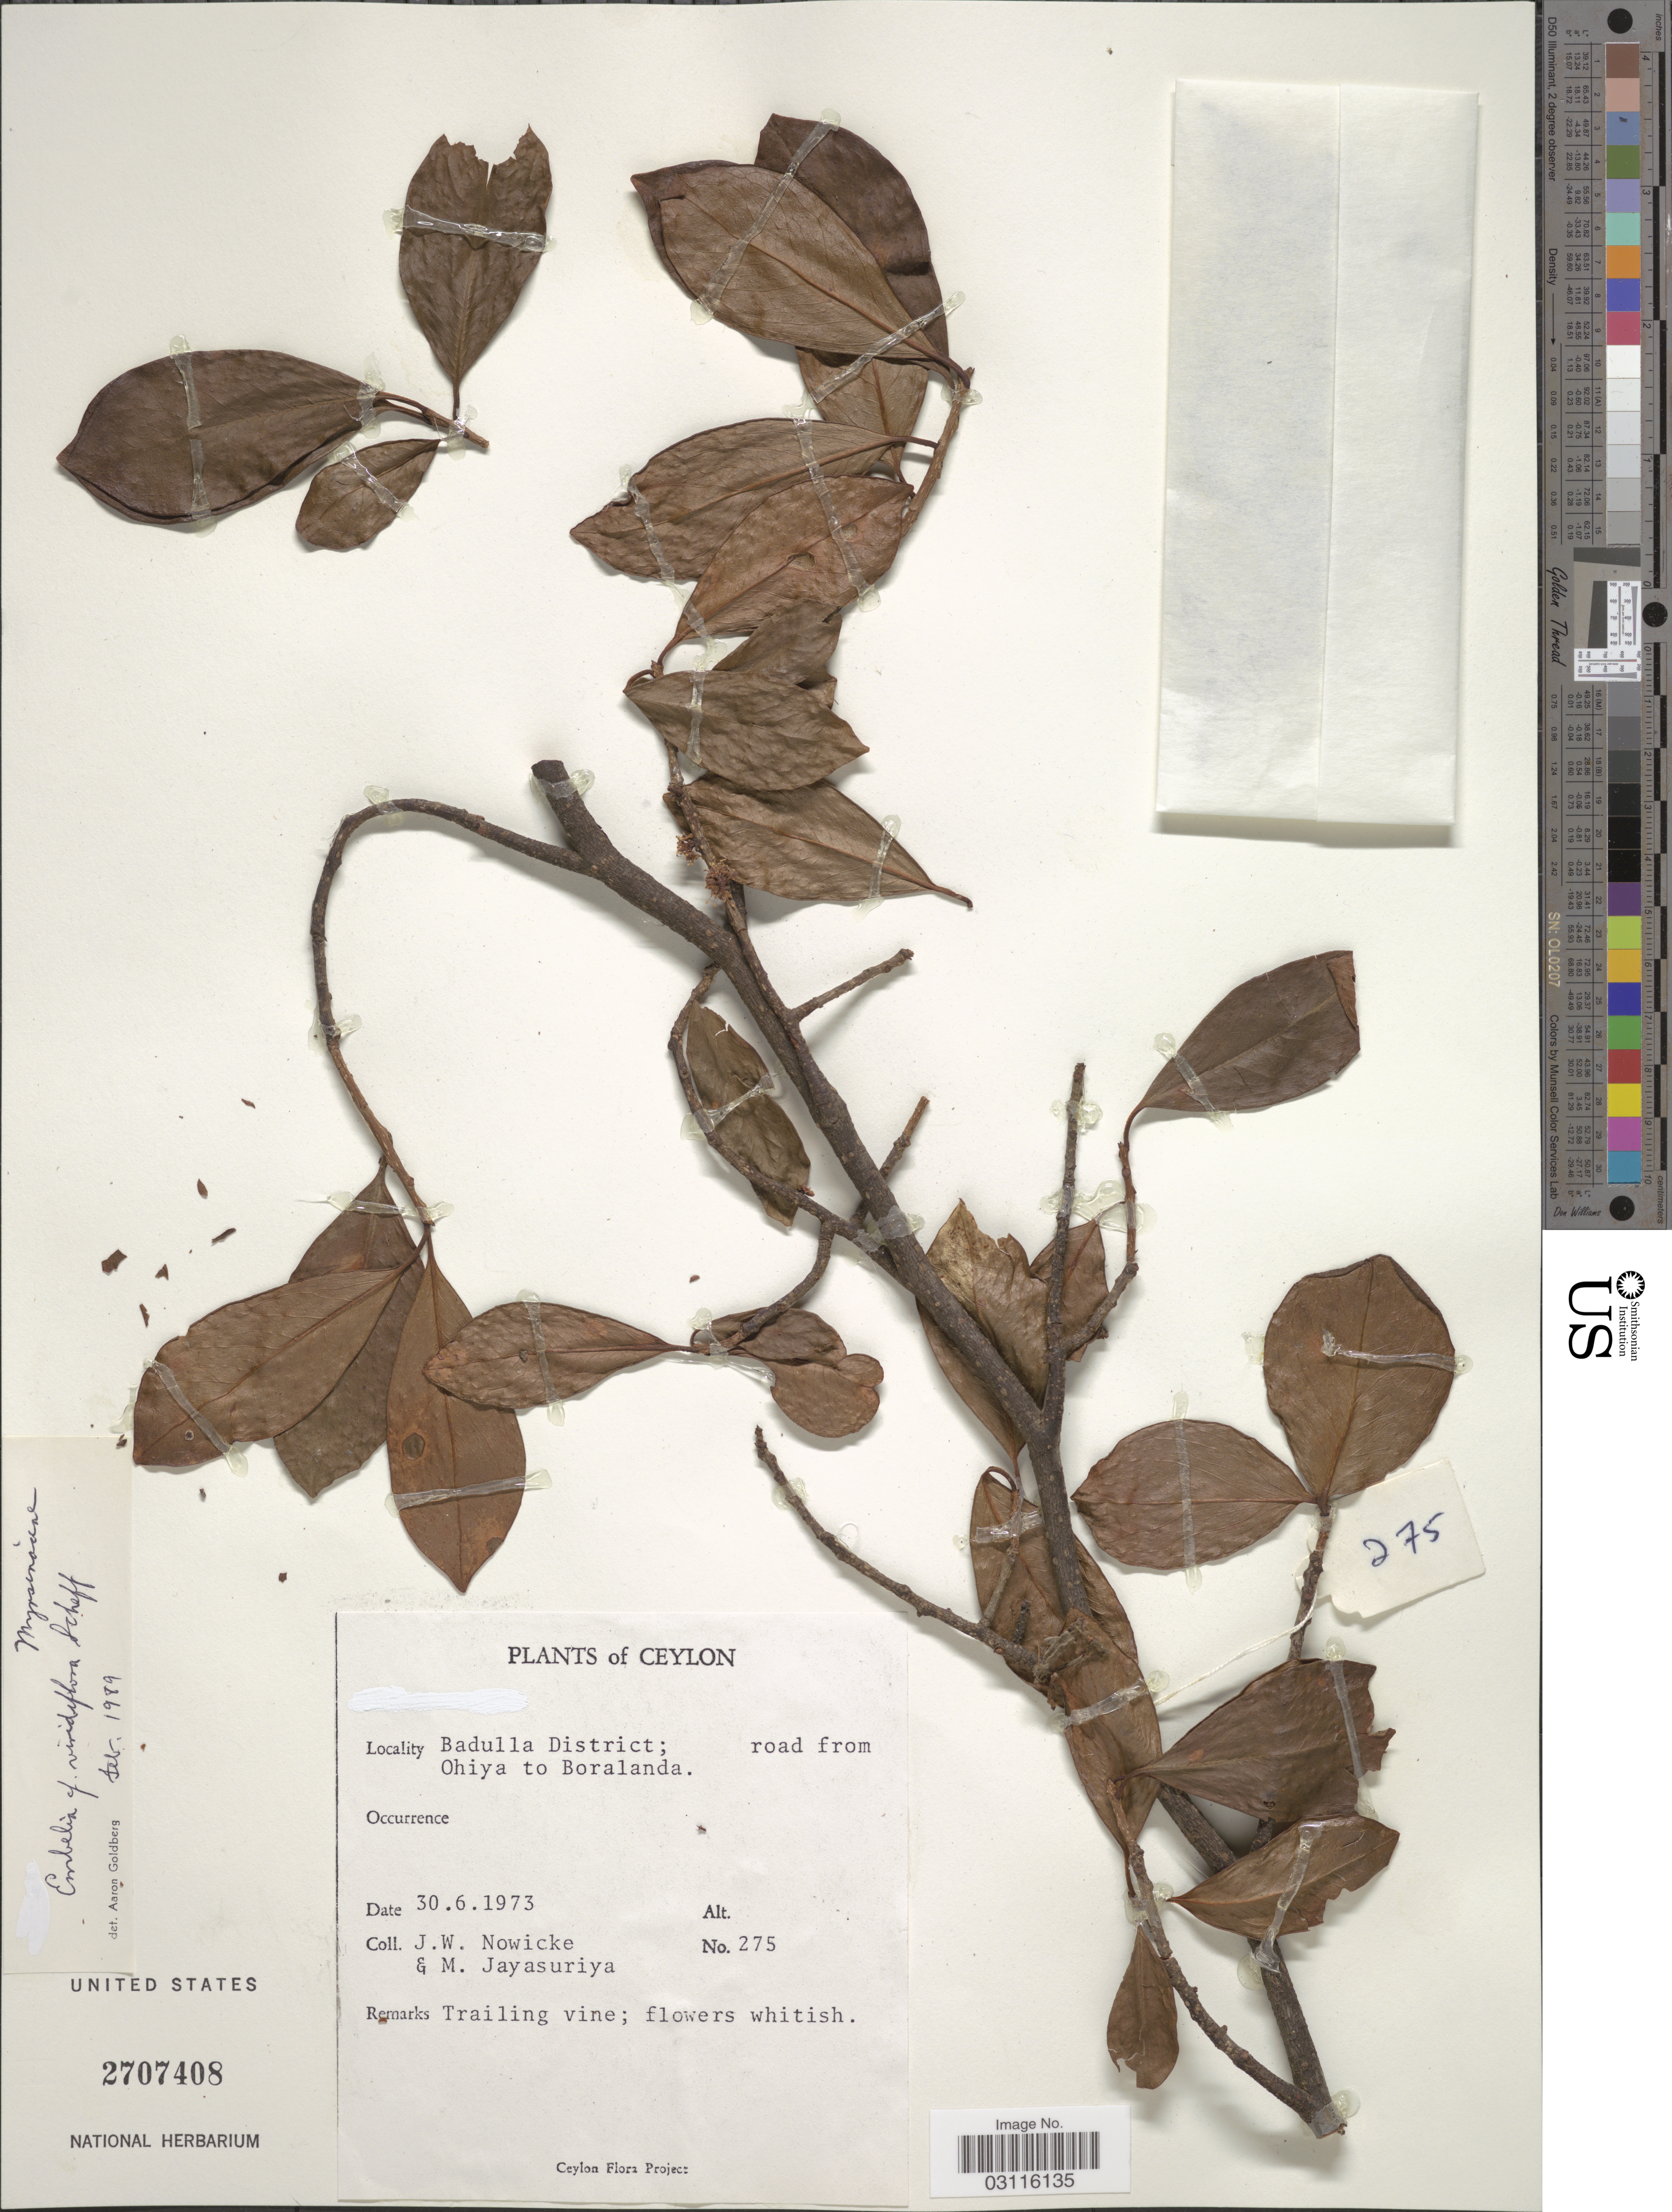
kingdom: Plantae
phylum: Tracheophyta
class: Magnoliopsida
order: Ericales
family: Primulaceae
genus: Embelia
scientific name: Embelia viridiflora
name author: Scheff.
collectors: J. W. Nowicke & M. Jayasuriya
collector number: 275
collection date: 1973-06-30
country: Sri Lanka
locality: Ceylon, Badulla District; road from Ohiya to Boralanda.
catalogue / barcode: US 2707408